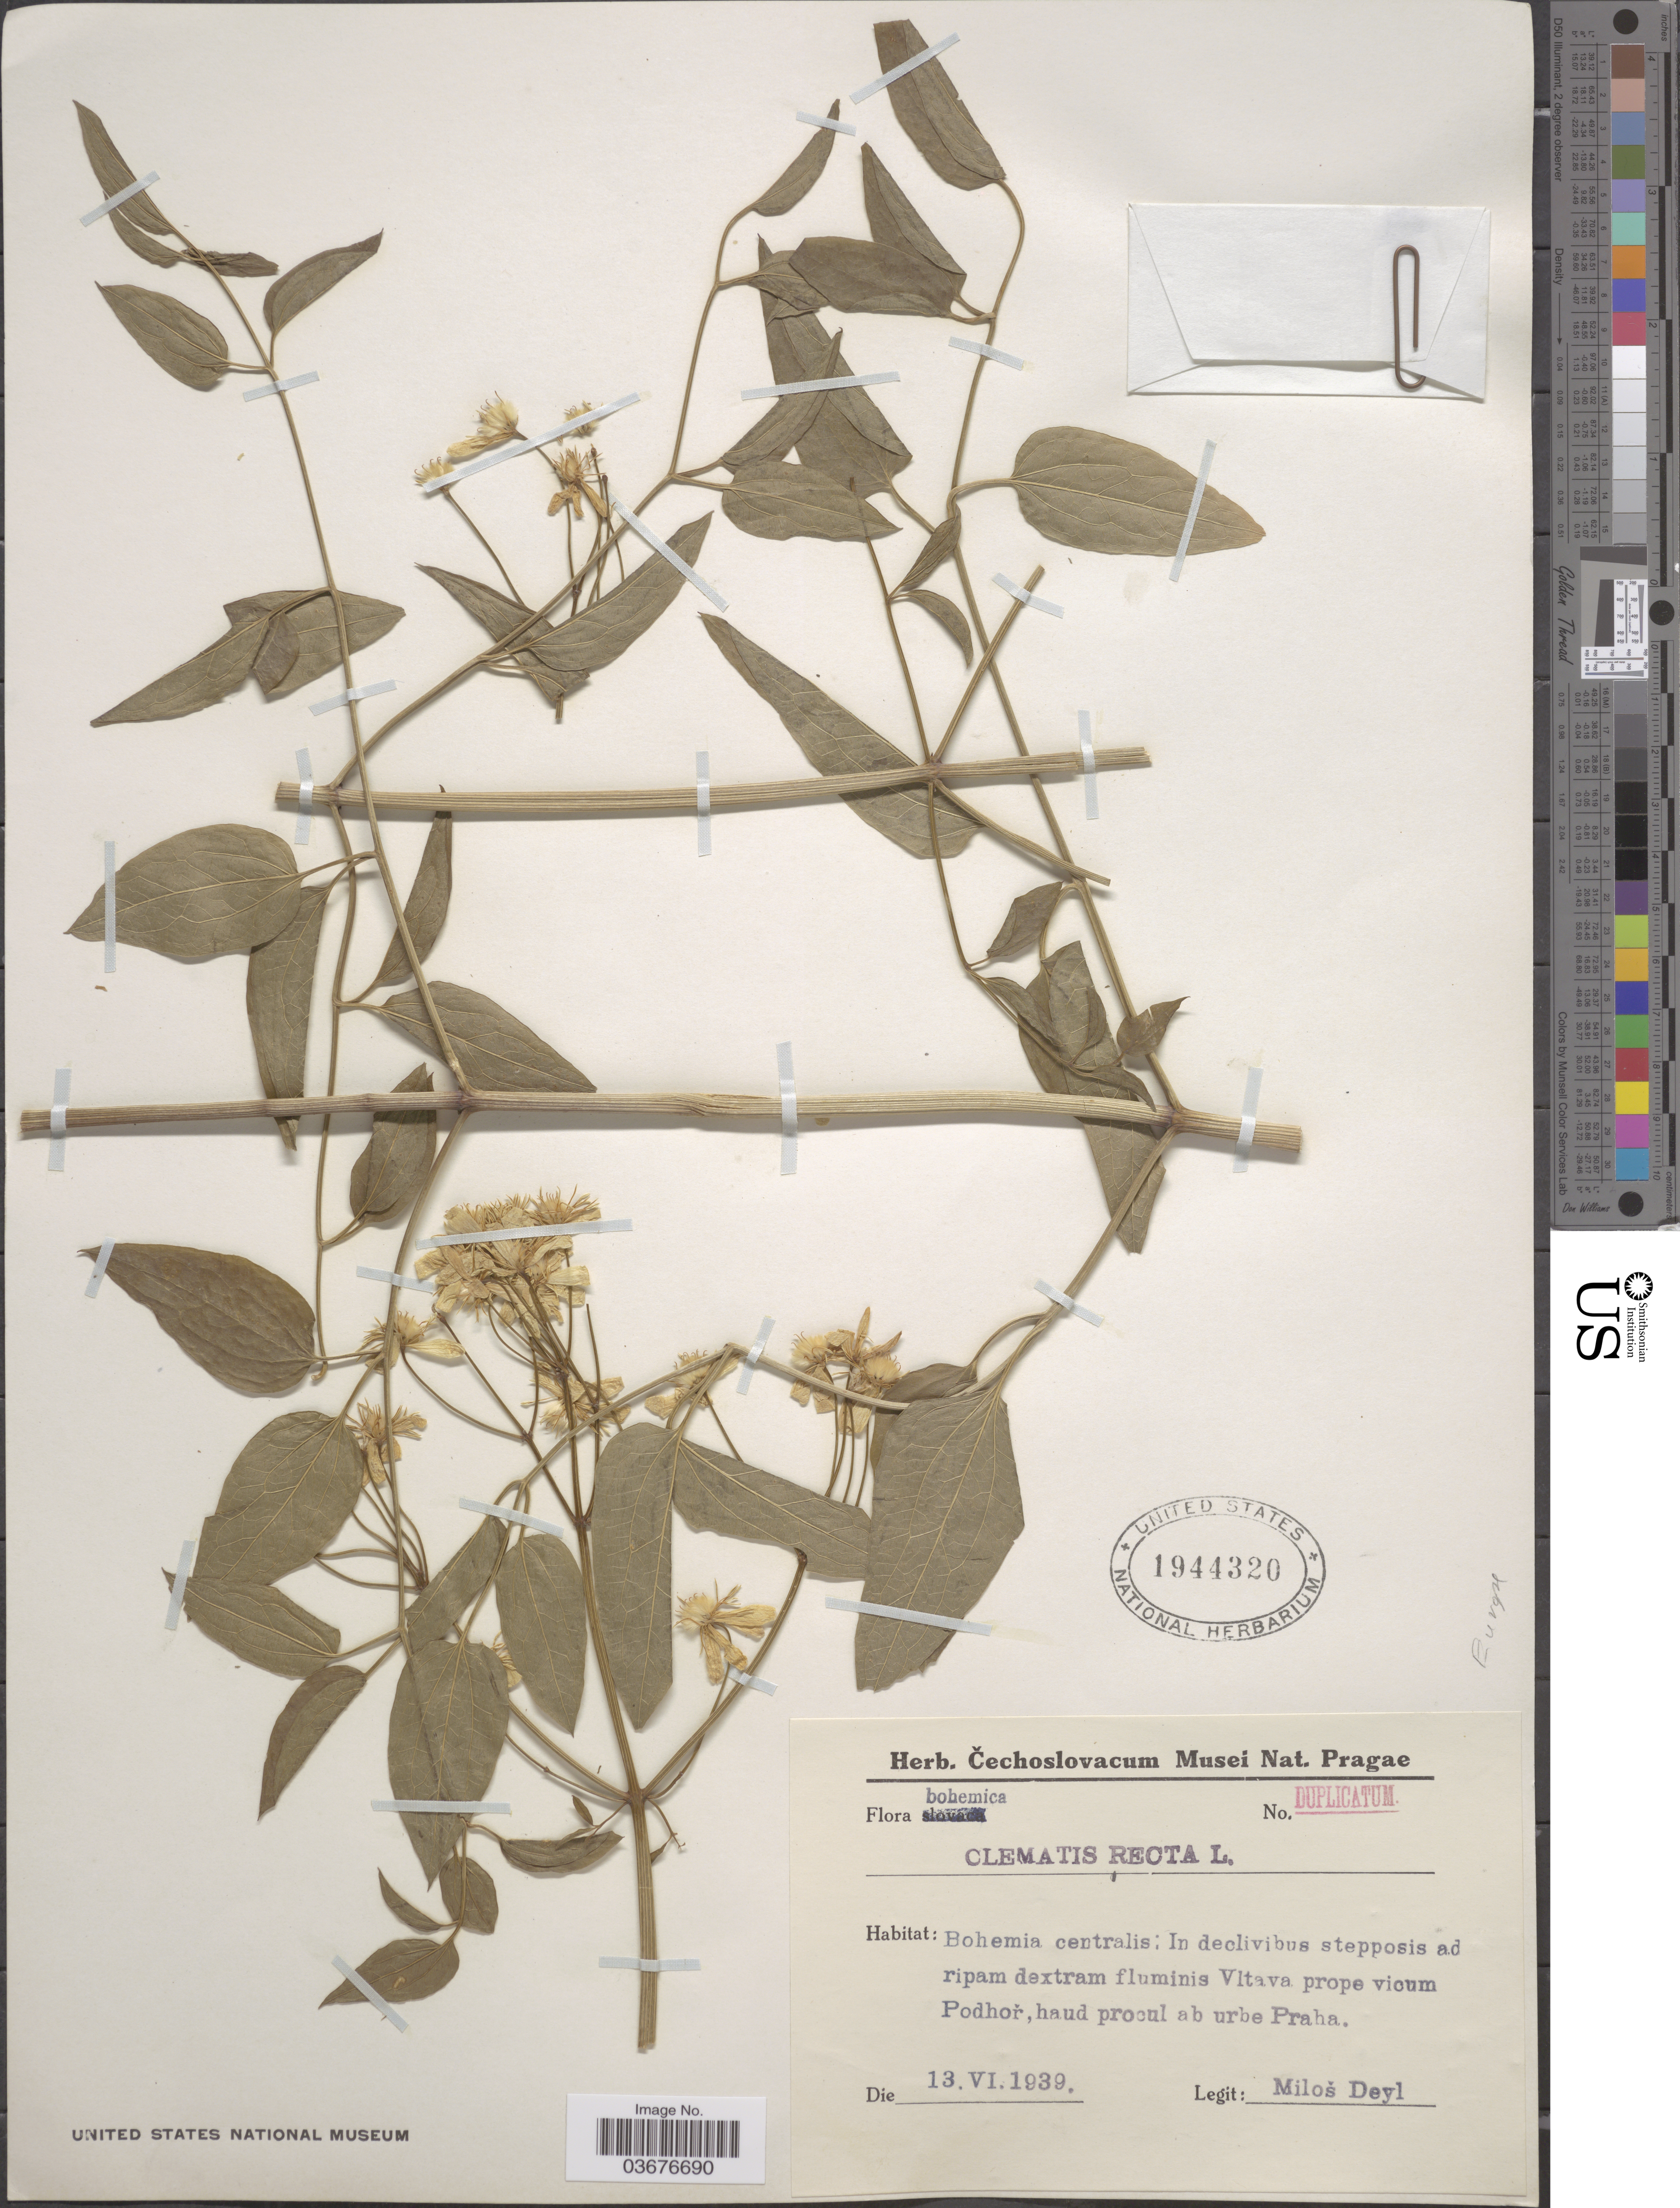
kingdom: Plantae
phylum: Tracheophyta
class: Magnoliopsida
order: Ranunculales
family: Ranunculaceae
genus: Clematis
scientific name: Clematis recta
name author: L.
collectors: M. Deyl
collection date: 1939-06-13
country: Czechia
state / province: Central Bohemian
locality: Bohemia centralis: In declivibus stepposis ad ripam dextram fluminis Vitava prope vicum Podhor, haud procul ab urbe Praha.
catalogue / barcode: US 1944320